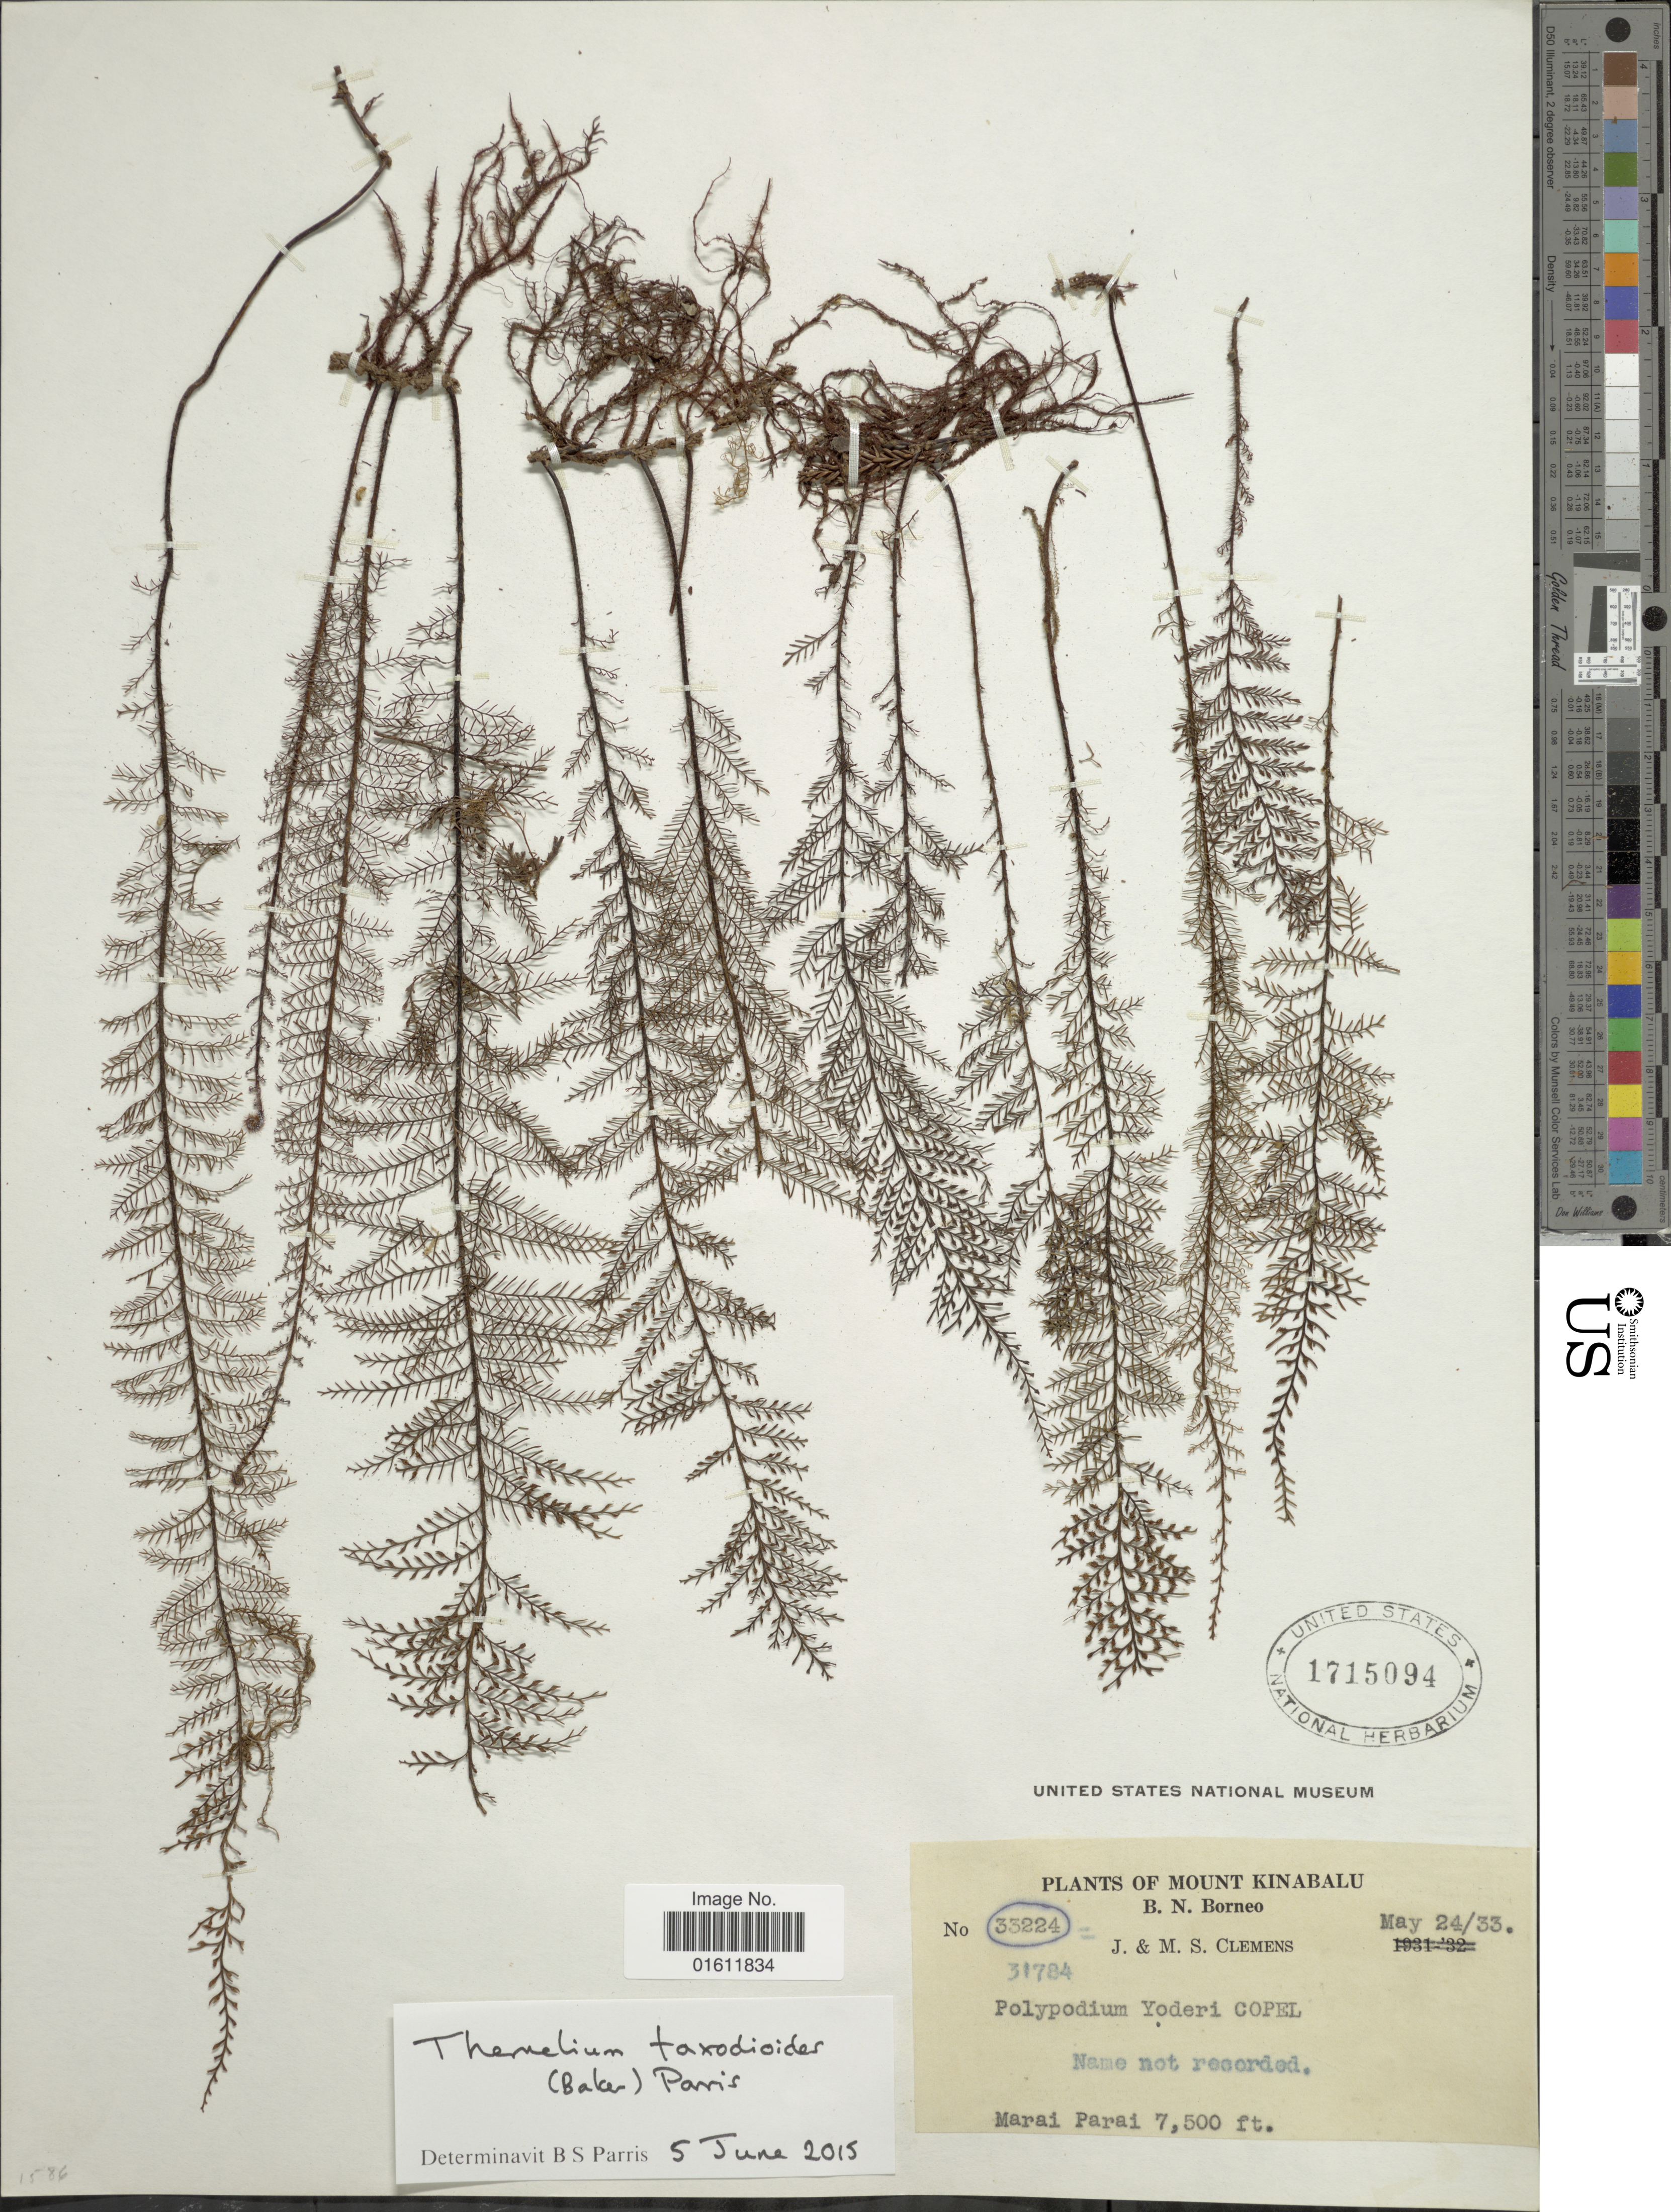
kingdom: Plantae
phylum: Tracheophyta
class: Polypodiopsida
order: Polypodiales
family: Polypodiaceae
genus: Themelium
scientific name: Themelium taxodioides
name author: (Baker) Parris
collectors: J. Clemens & M. S. Clemens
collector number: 33224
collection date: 1933-05-24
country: Malaysia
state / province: Sabah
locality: Mount Kinabalu, B. N. Borneo, Marai Parai.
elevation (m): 2286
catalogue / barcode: US 1715094